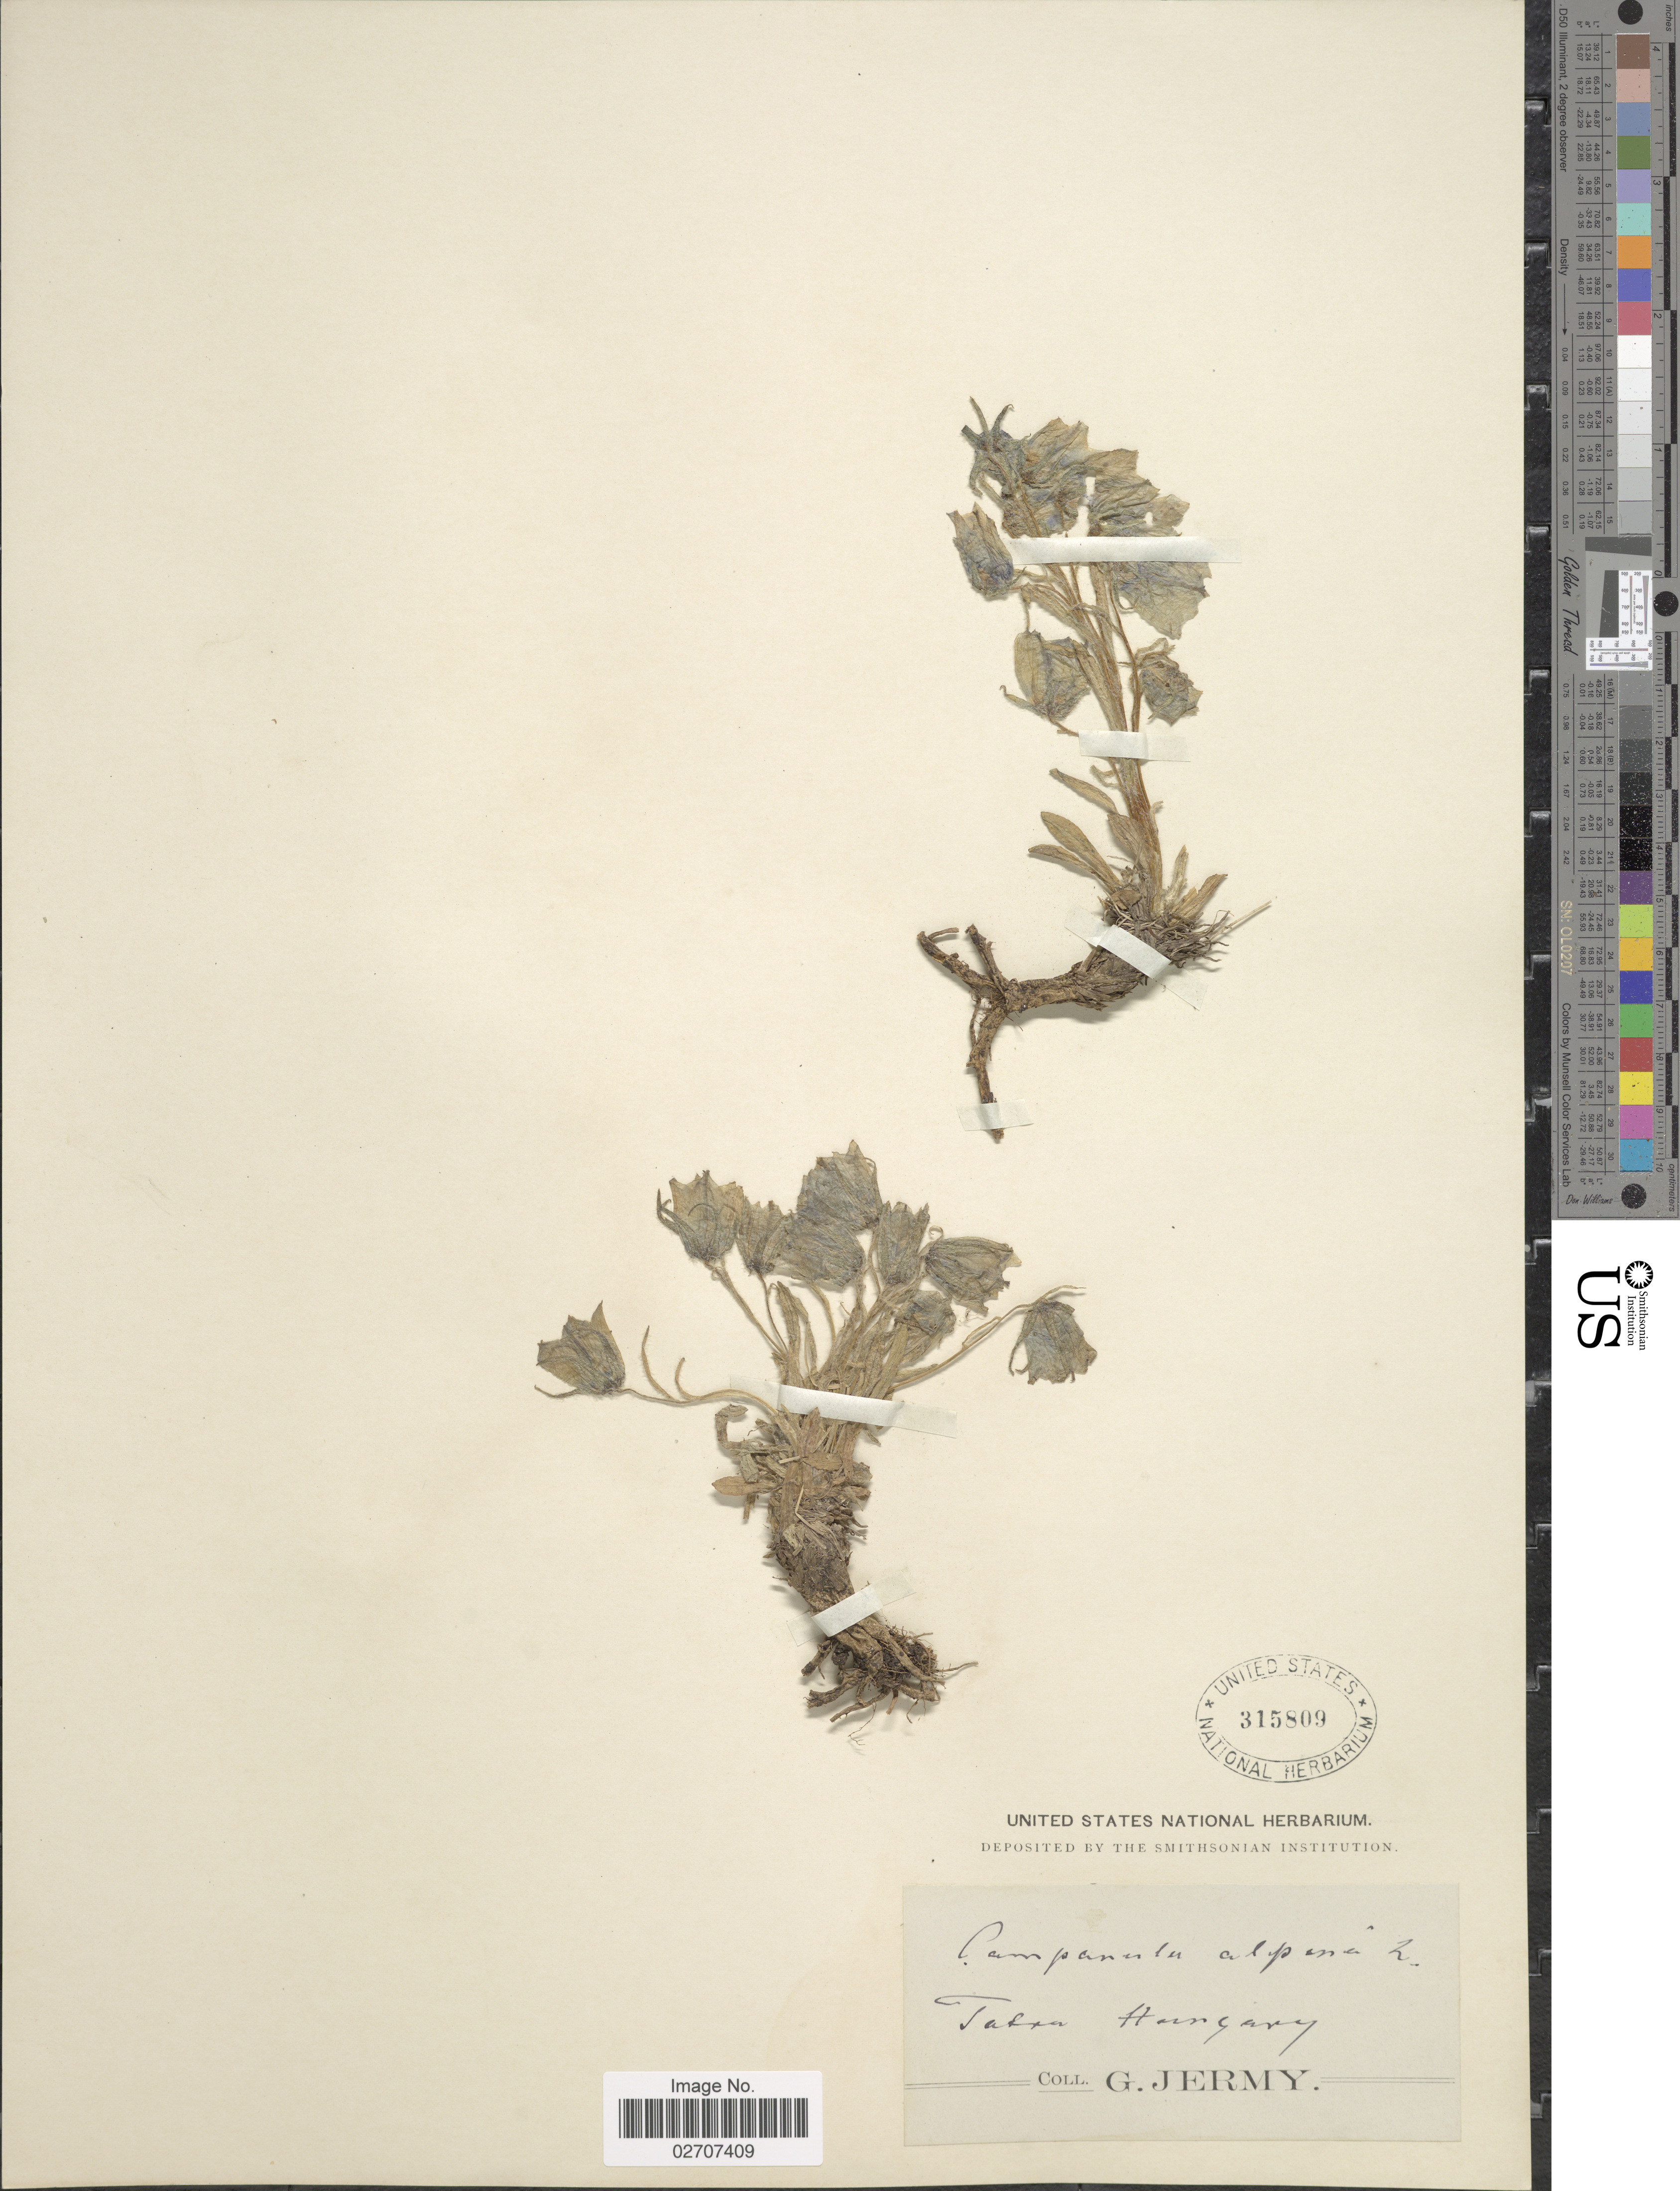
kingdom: Plantae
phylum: Tracheophyta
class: Magnoliopsida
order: Asterales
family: Campanulaceae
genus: Campanula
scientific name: Campanula alpina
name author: Jacq.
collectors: G. Jermy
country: Hungary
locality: Tatra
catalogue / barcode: US 315809